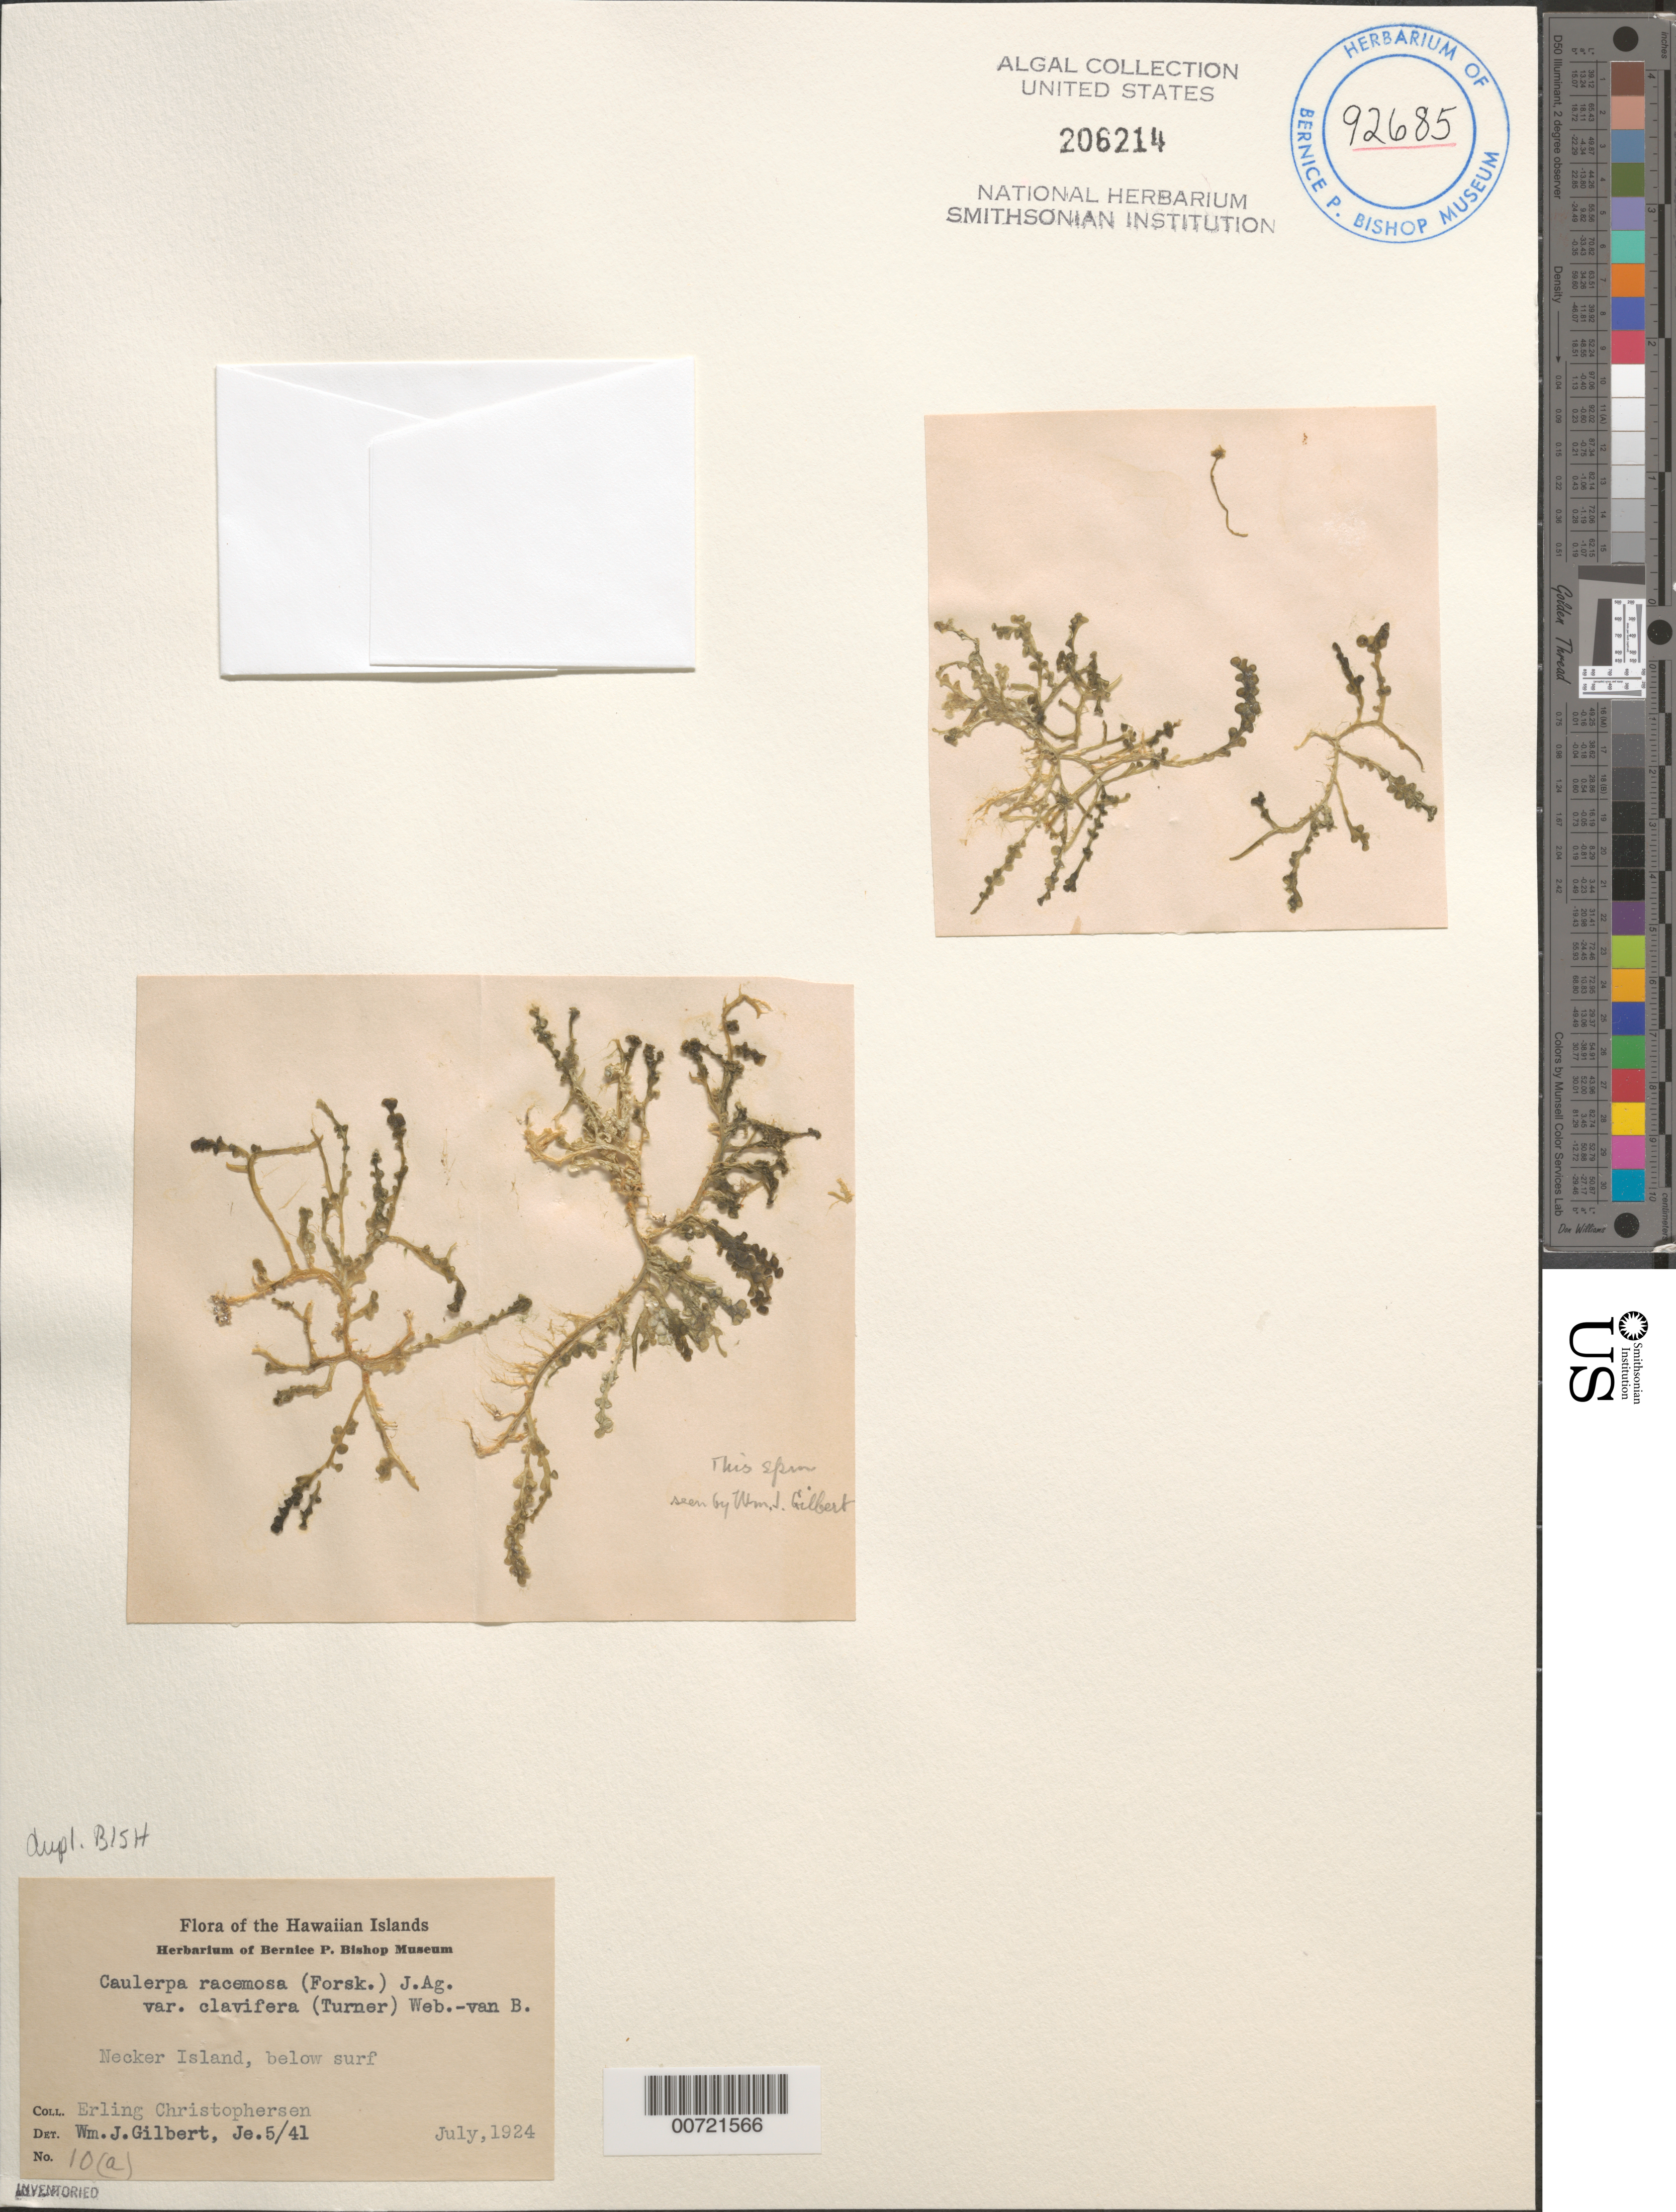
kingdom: Plantae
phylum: Chlorophyta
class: Ulvophyceae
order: Bryopsidales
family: Caulerpaceae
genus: Caulerpa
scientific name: Caulerpa racemosa var. clavifera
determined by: Gilbert, W. J.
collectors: E. Christophersen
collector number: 10(a)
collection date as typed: Jul 1924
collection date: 1924-07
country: United States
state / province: Hawaii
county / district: Honolulu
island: Necker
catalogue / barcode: US 206214